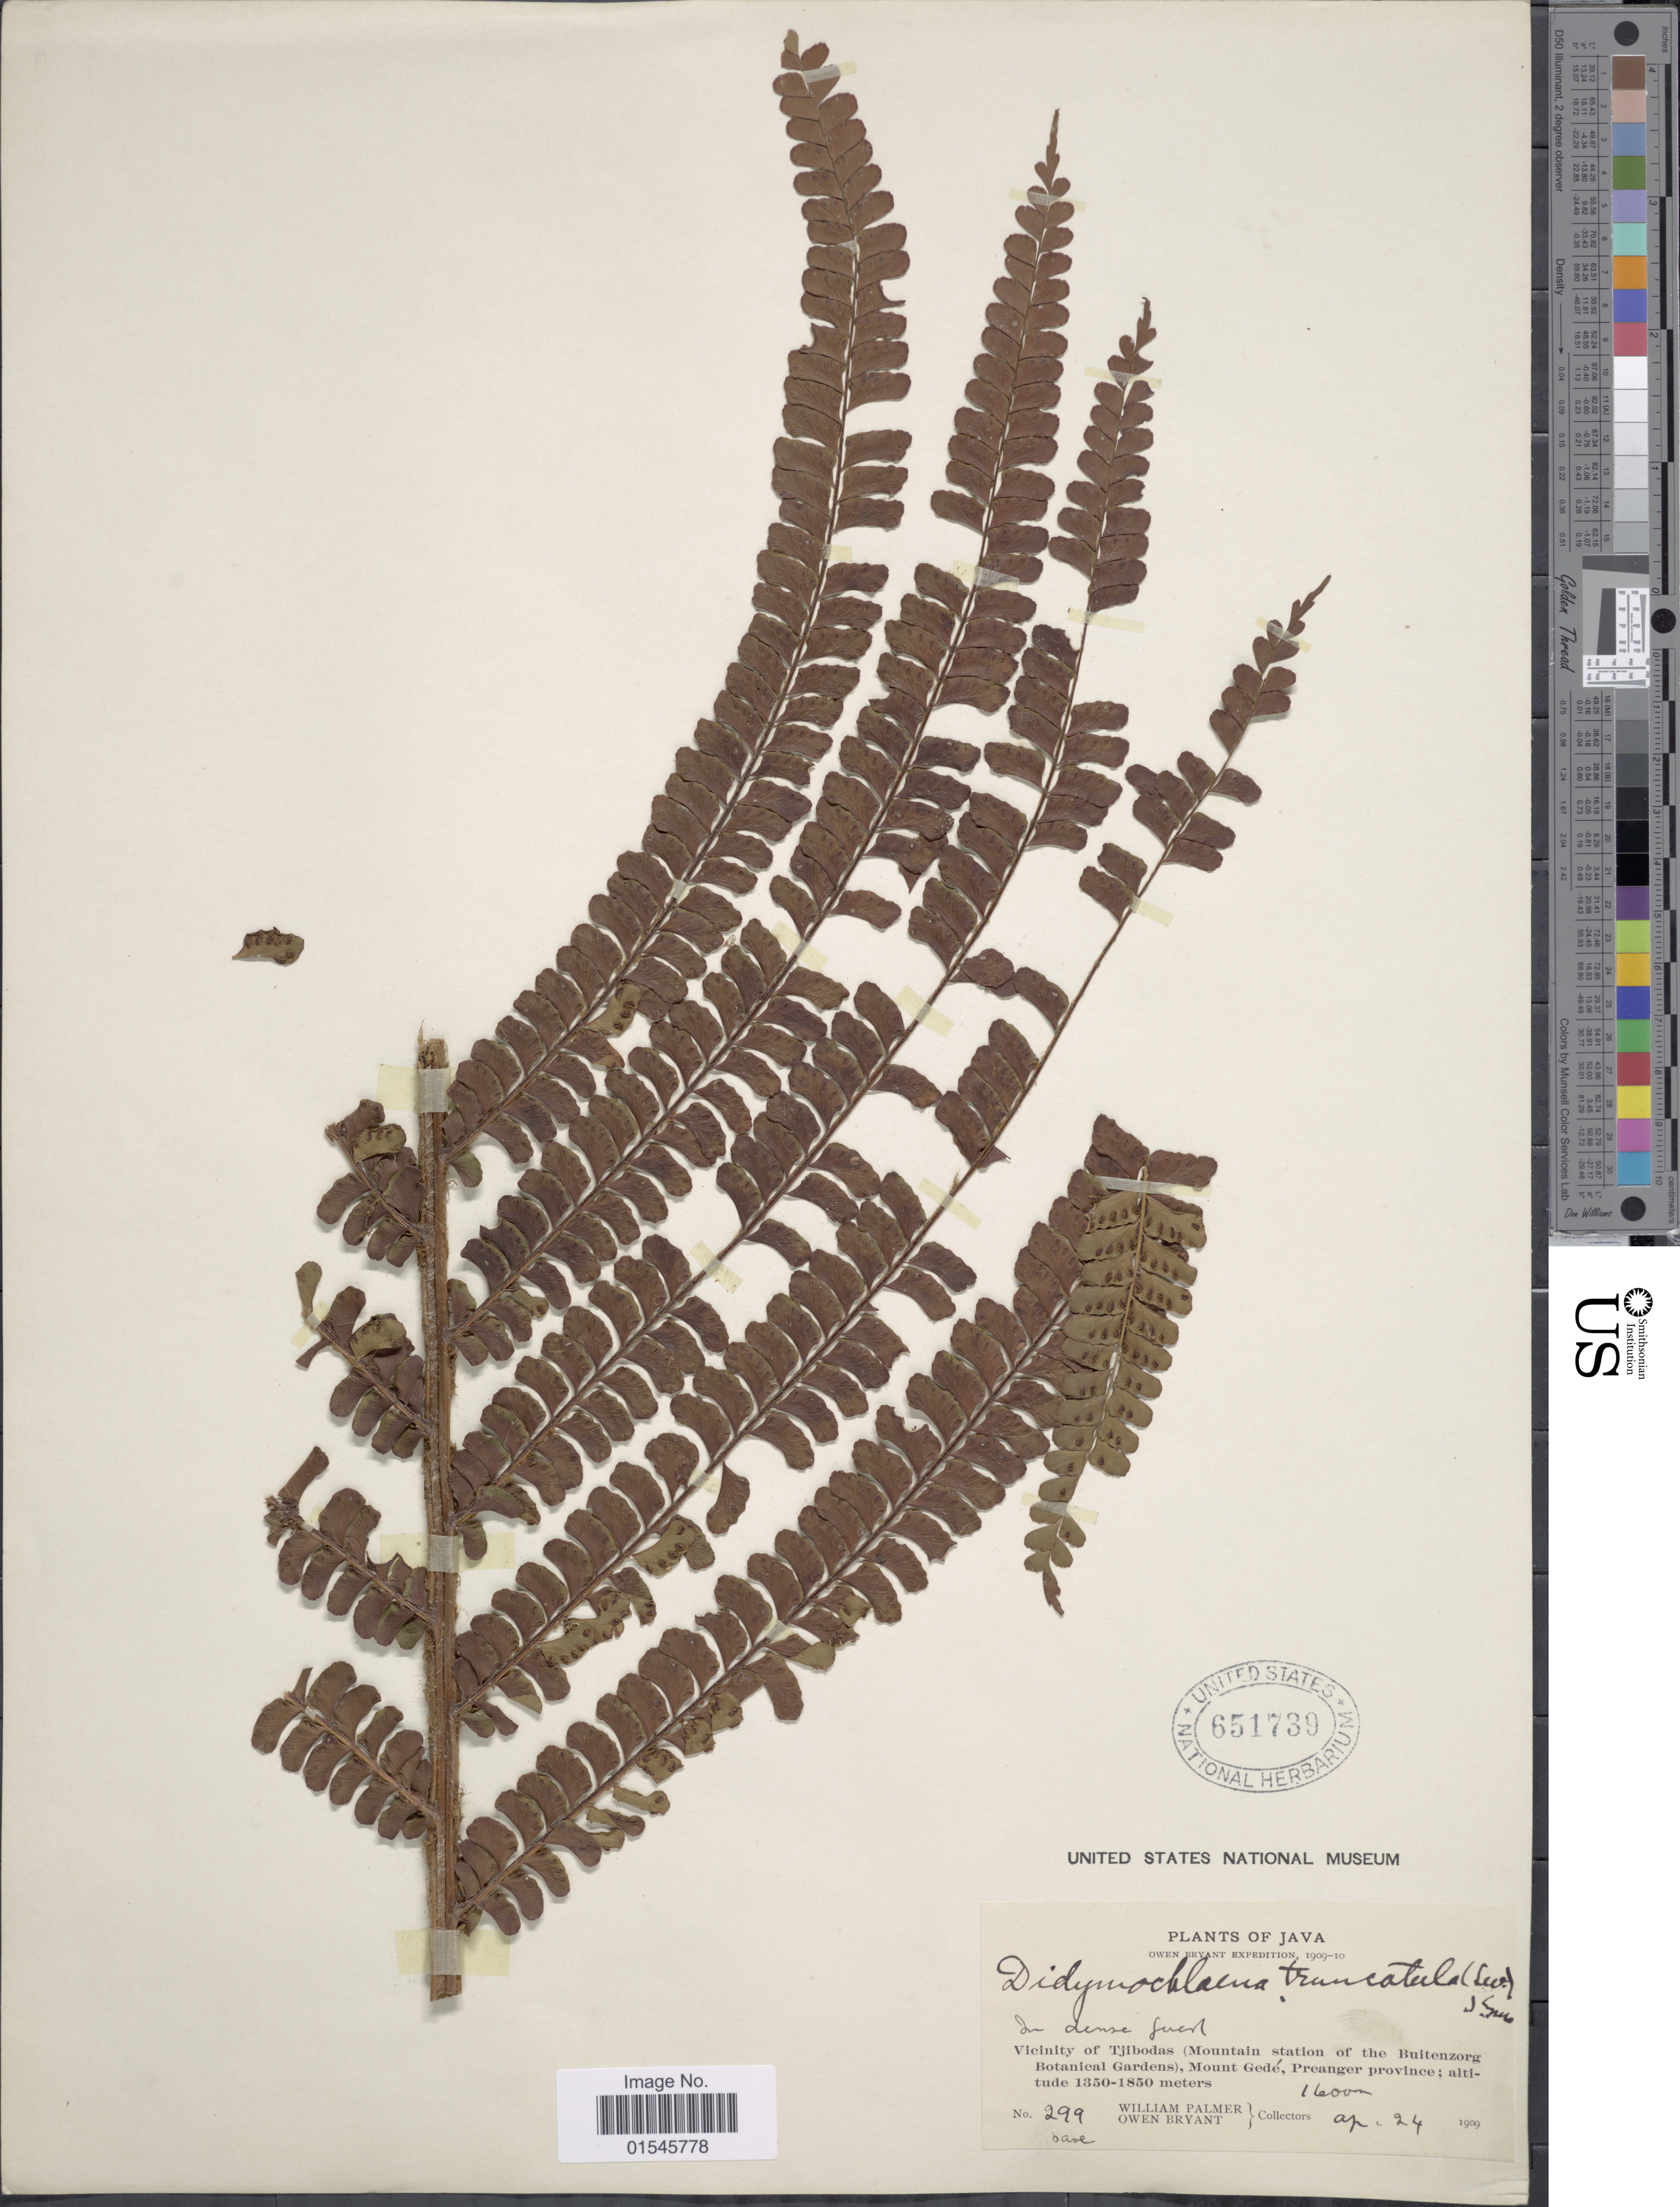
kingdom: Plantae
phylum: Tracheophyta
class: Polypodiopsida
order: Polypodiales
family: Didymochlaenaceae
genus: Didymochlaena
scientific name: Didymochlaena truncatula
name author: (Sw.) J. Sm.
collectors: W. Palmer & O. Bryant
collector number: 299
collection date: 1909-04-24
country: Indonesia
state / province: Java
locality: Vicinity of Tjibodas (mountain station of the Buitenzorg Botanical Gardens), Mount Gedé, Preanger province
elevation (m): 411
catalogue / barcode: US 651739